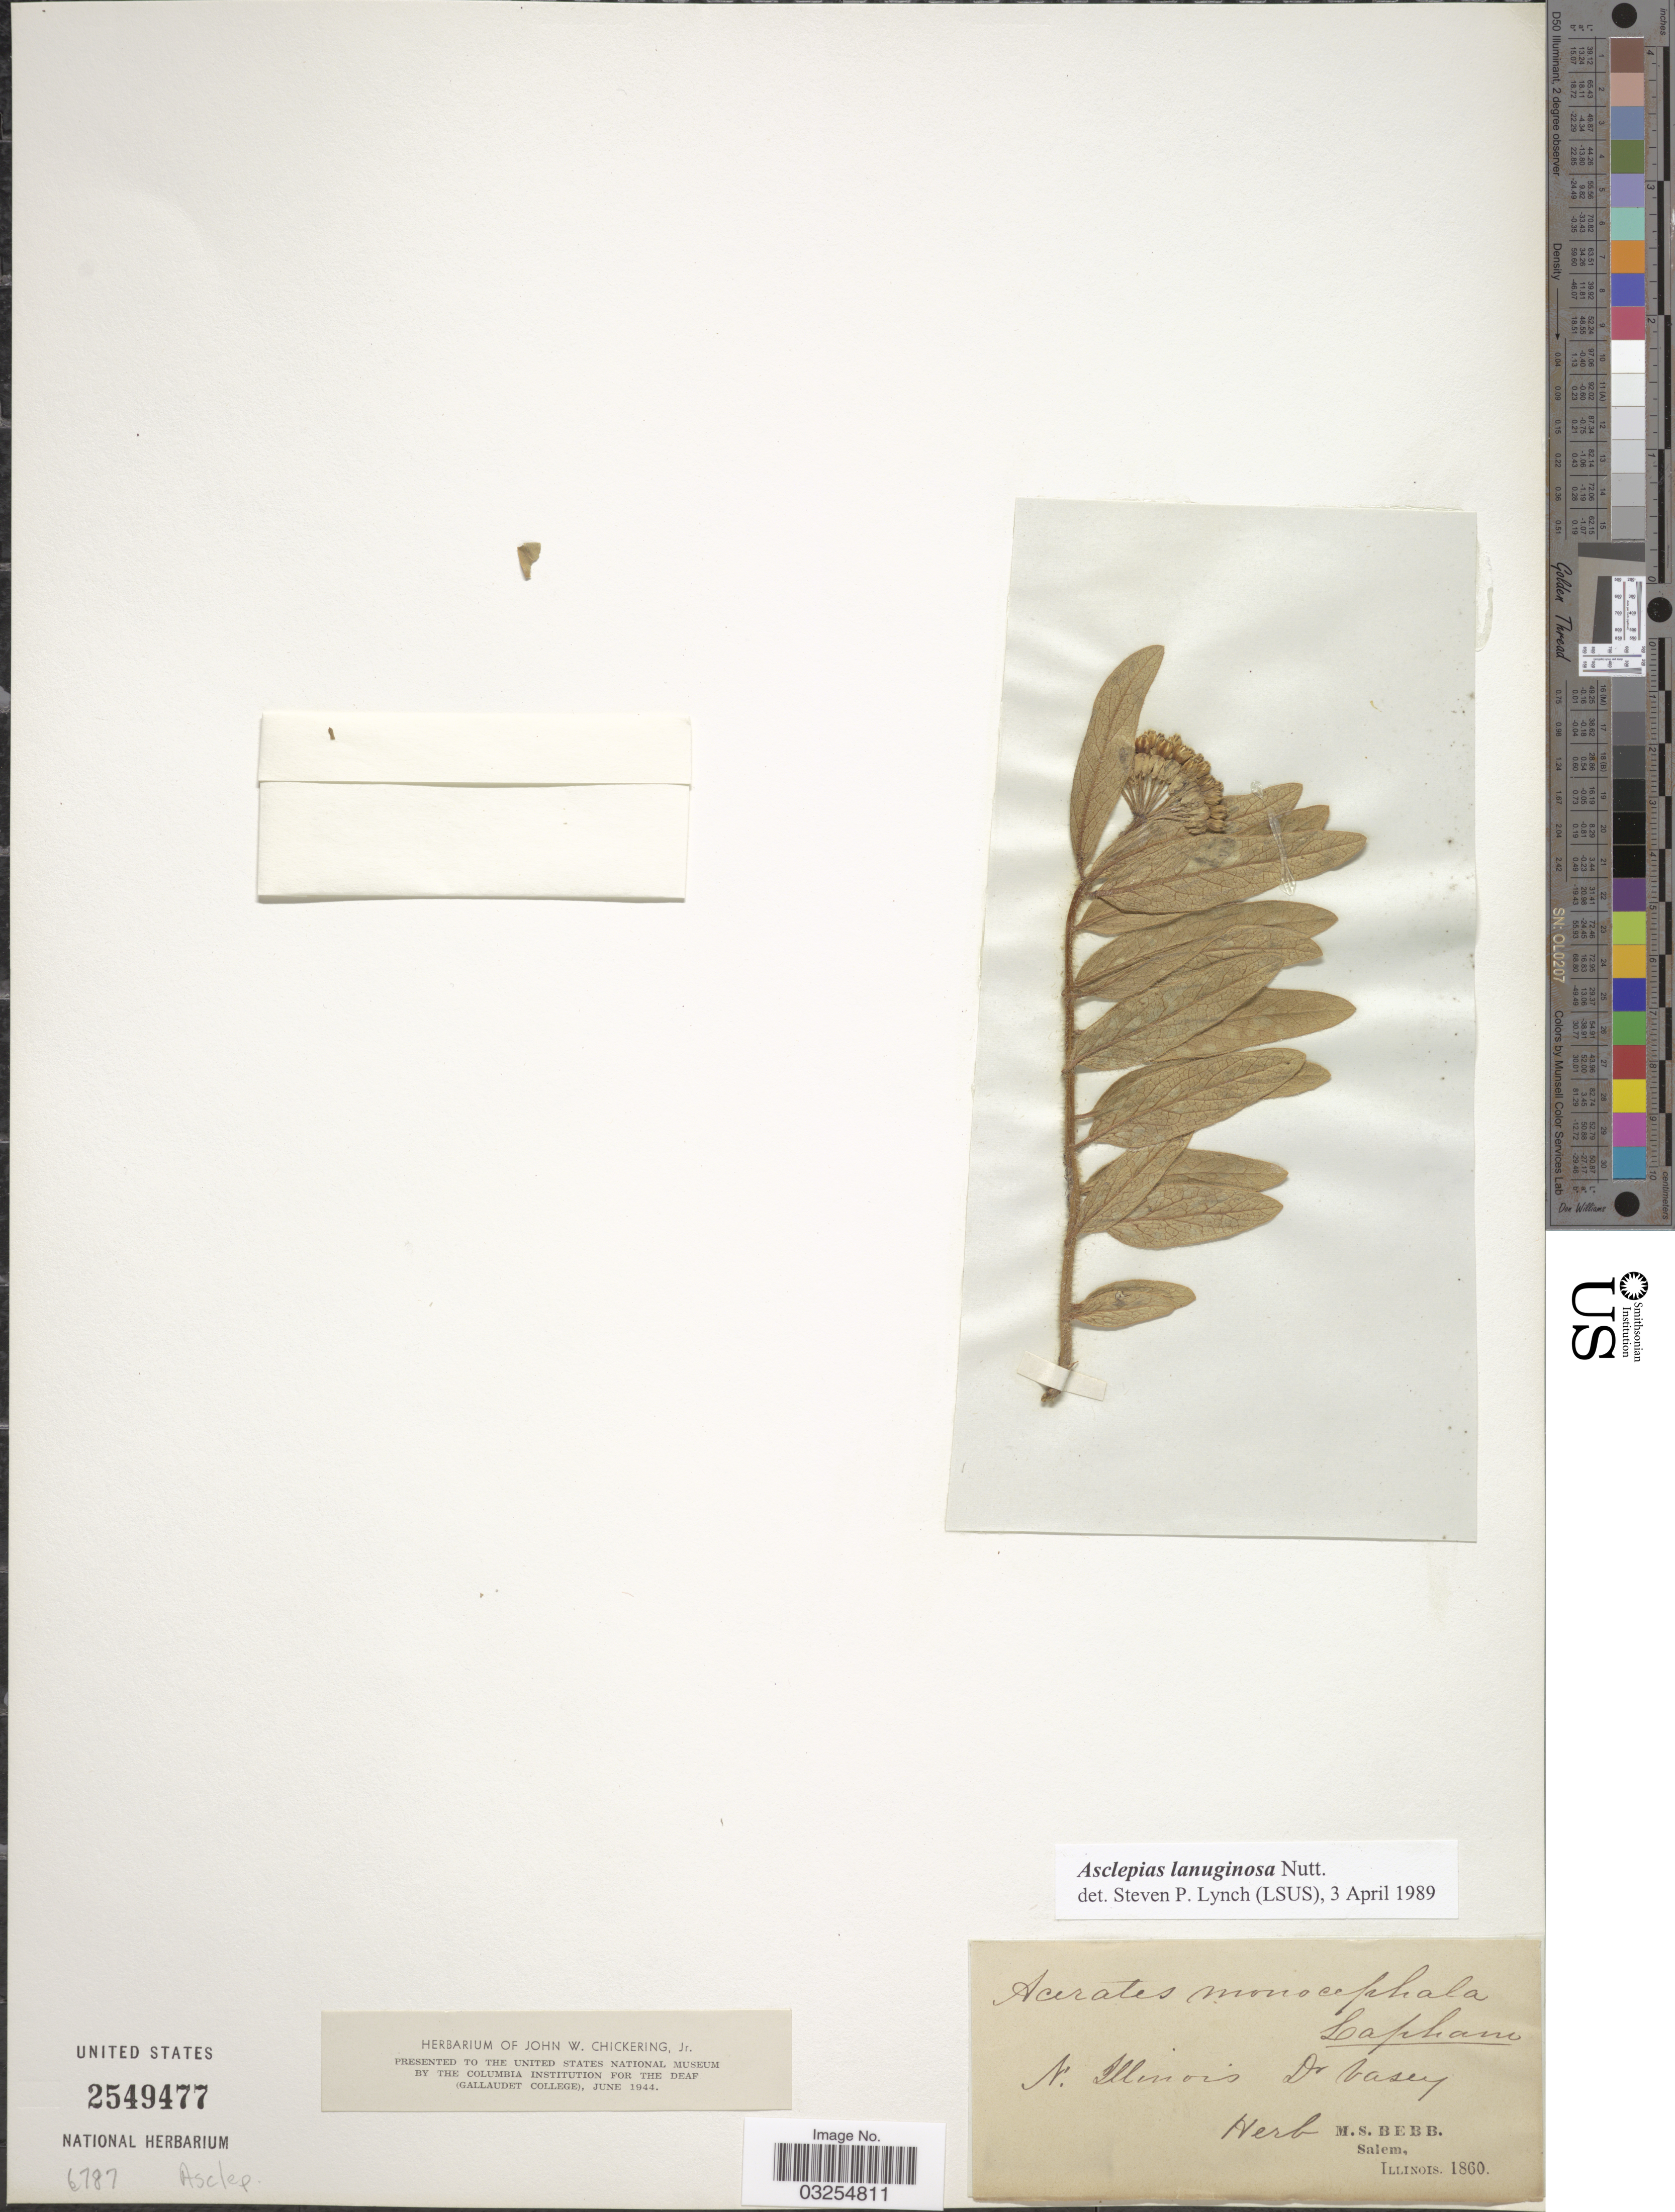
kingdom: Plantae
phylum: Tracheophyta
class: Magnoliopsida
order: Gentianales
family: Apocynaceae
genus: Asclepias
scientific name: Asclepias lanuginosa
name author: Nutt.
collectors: Vasey, --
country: United States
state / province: Illinois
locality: Nr. Illinois.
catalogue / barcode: US 2549477